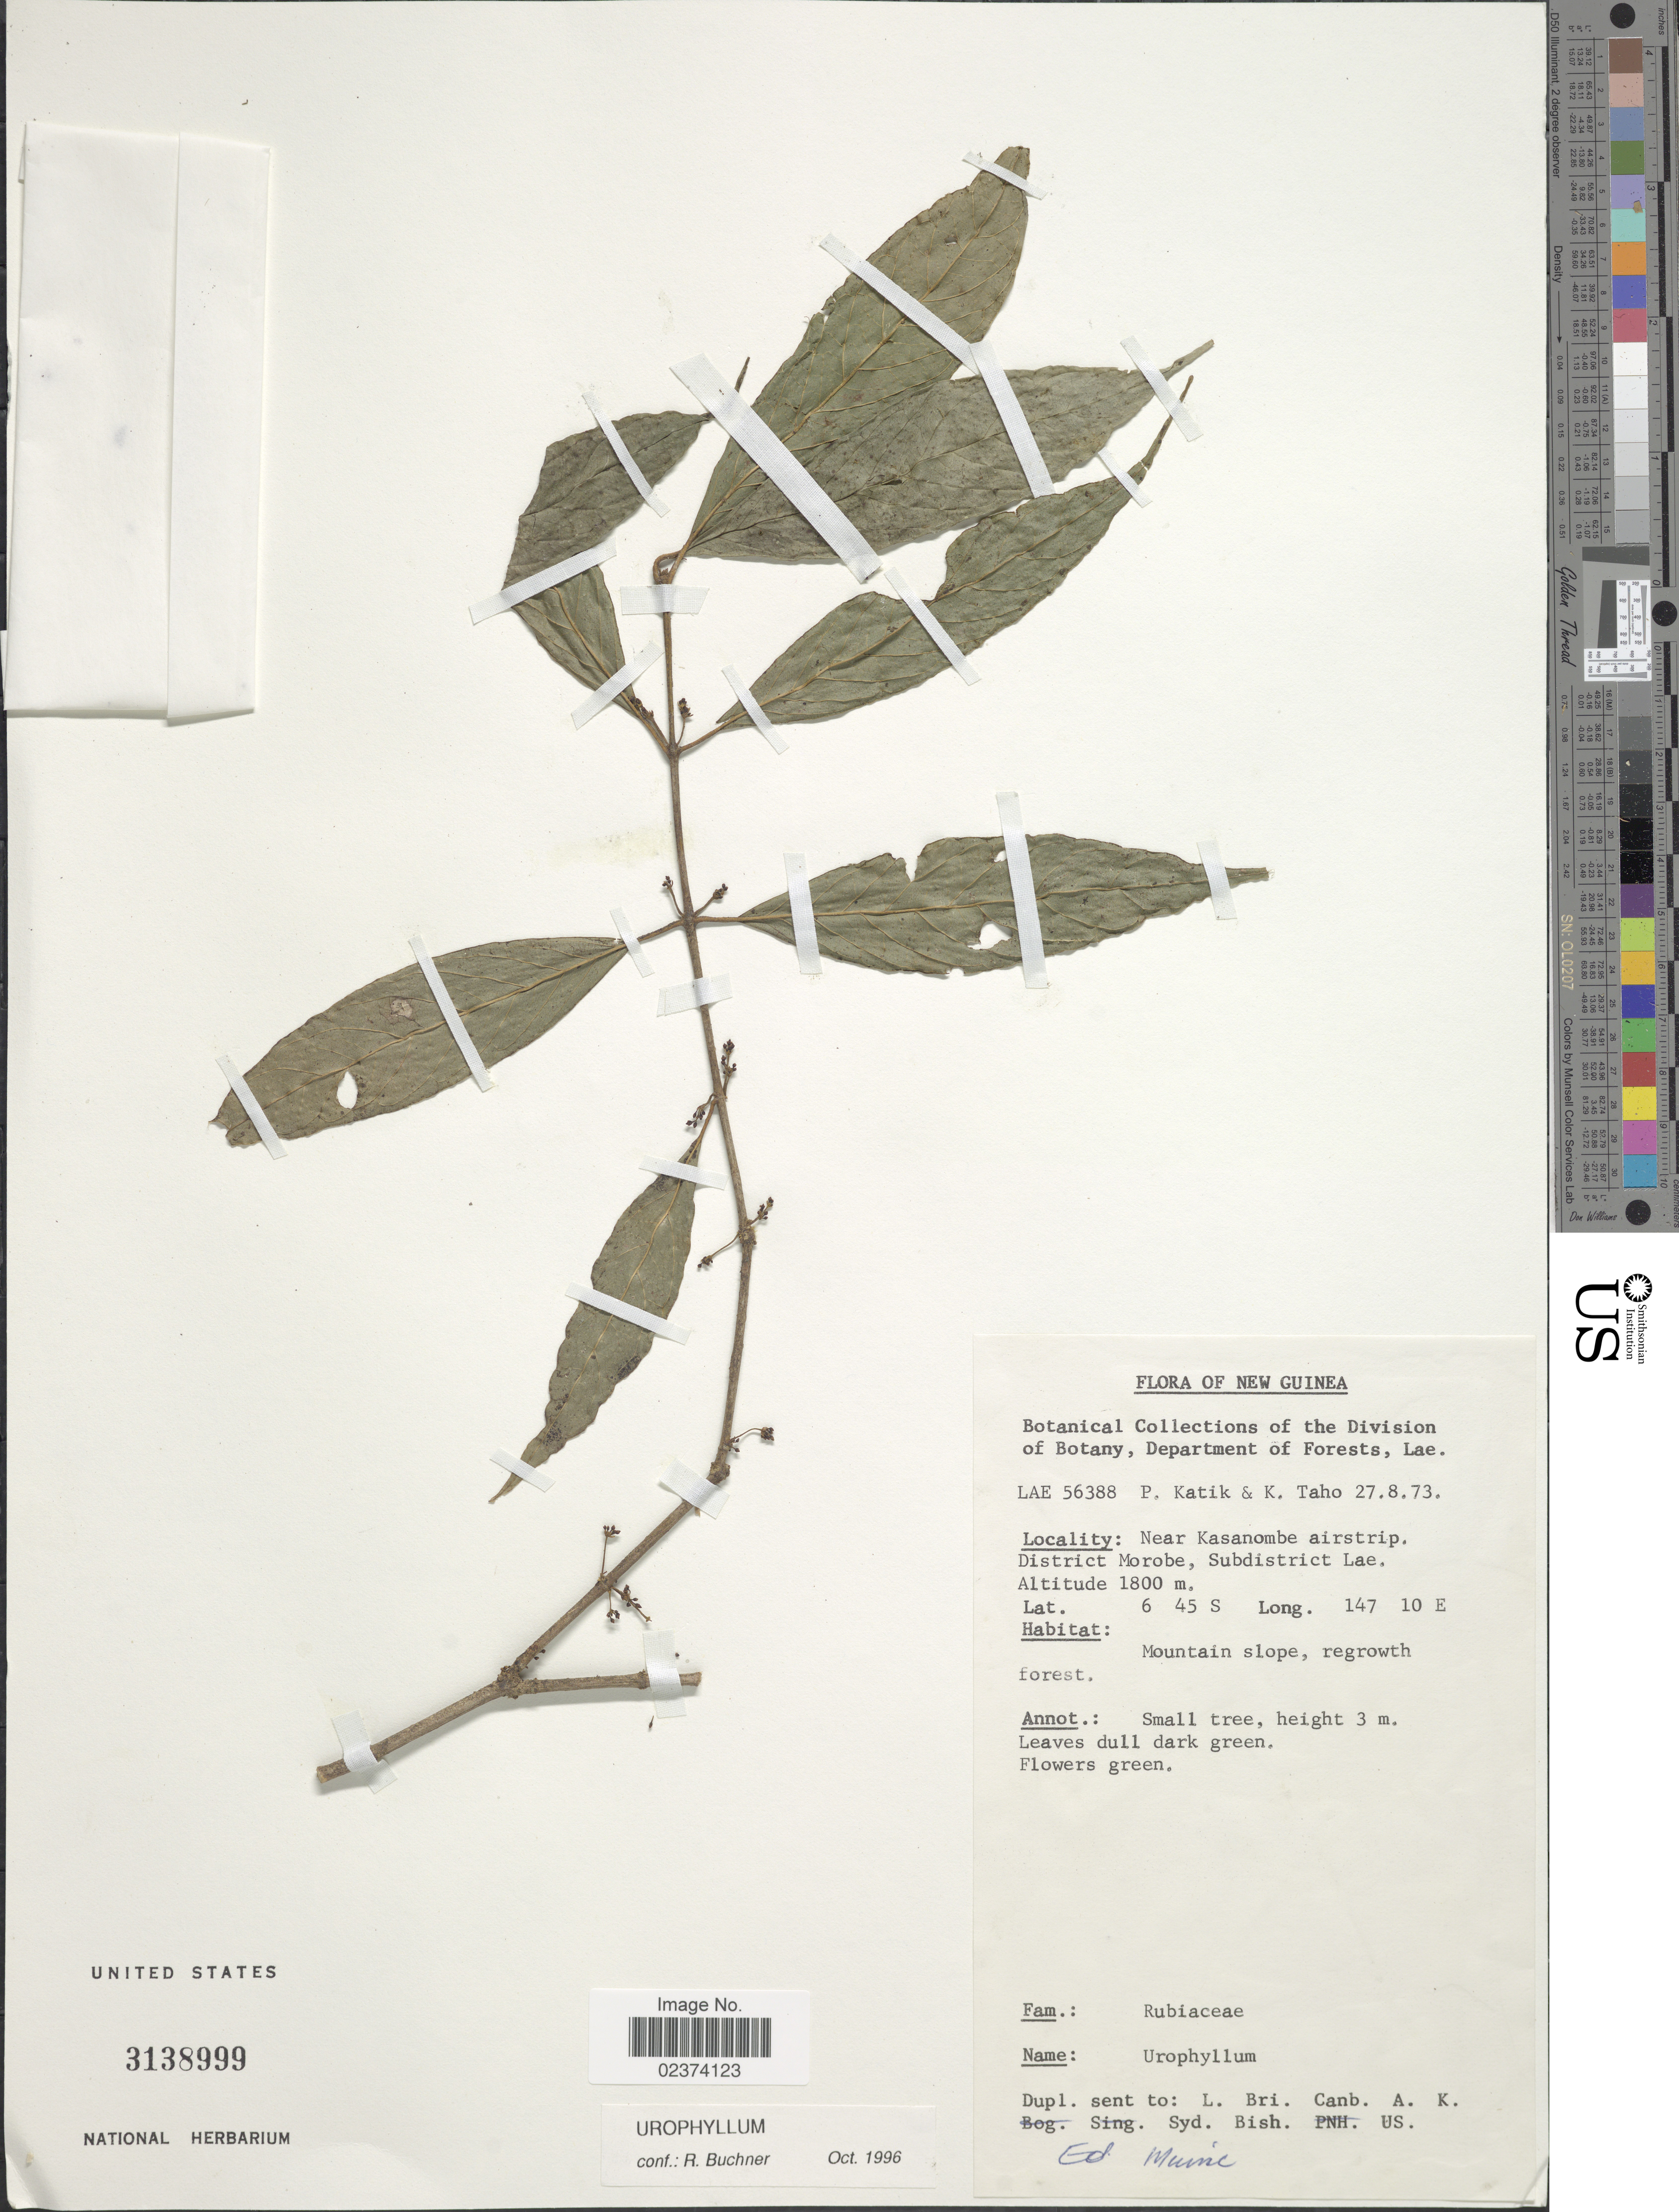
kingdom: Plantae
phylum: Tracheophyta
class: Magnoliopsida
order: Gentianales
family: Rubiaceae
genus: Urophyllum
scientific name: Urophyllum sp.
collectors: P. Katik & K. Taho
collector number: LAE56388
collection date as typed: Transcribed d/m/y: 27/8/73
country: Papua New Guinea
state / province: Morobe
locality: New Guinea, Near Kasanombe airstrip. District Morobe, Subdistrict Lae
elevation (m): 1800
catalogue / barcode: US 3138999